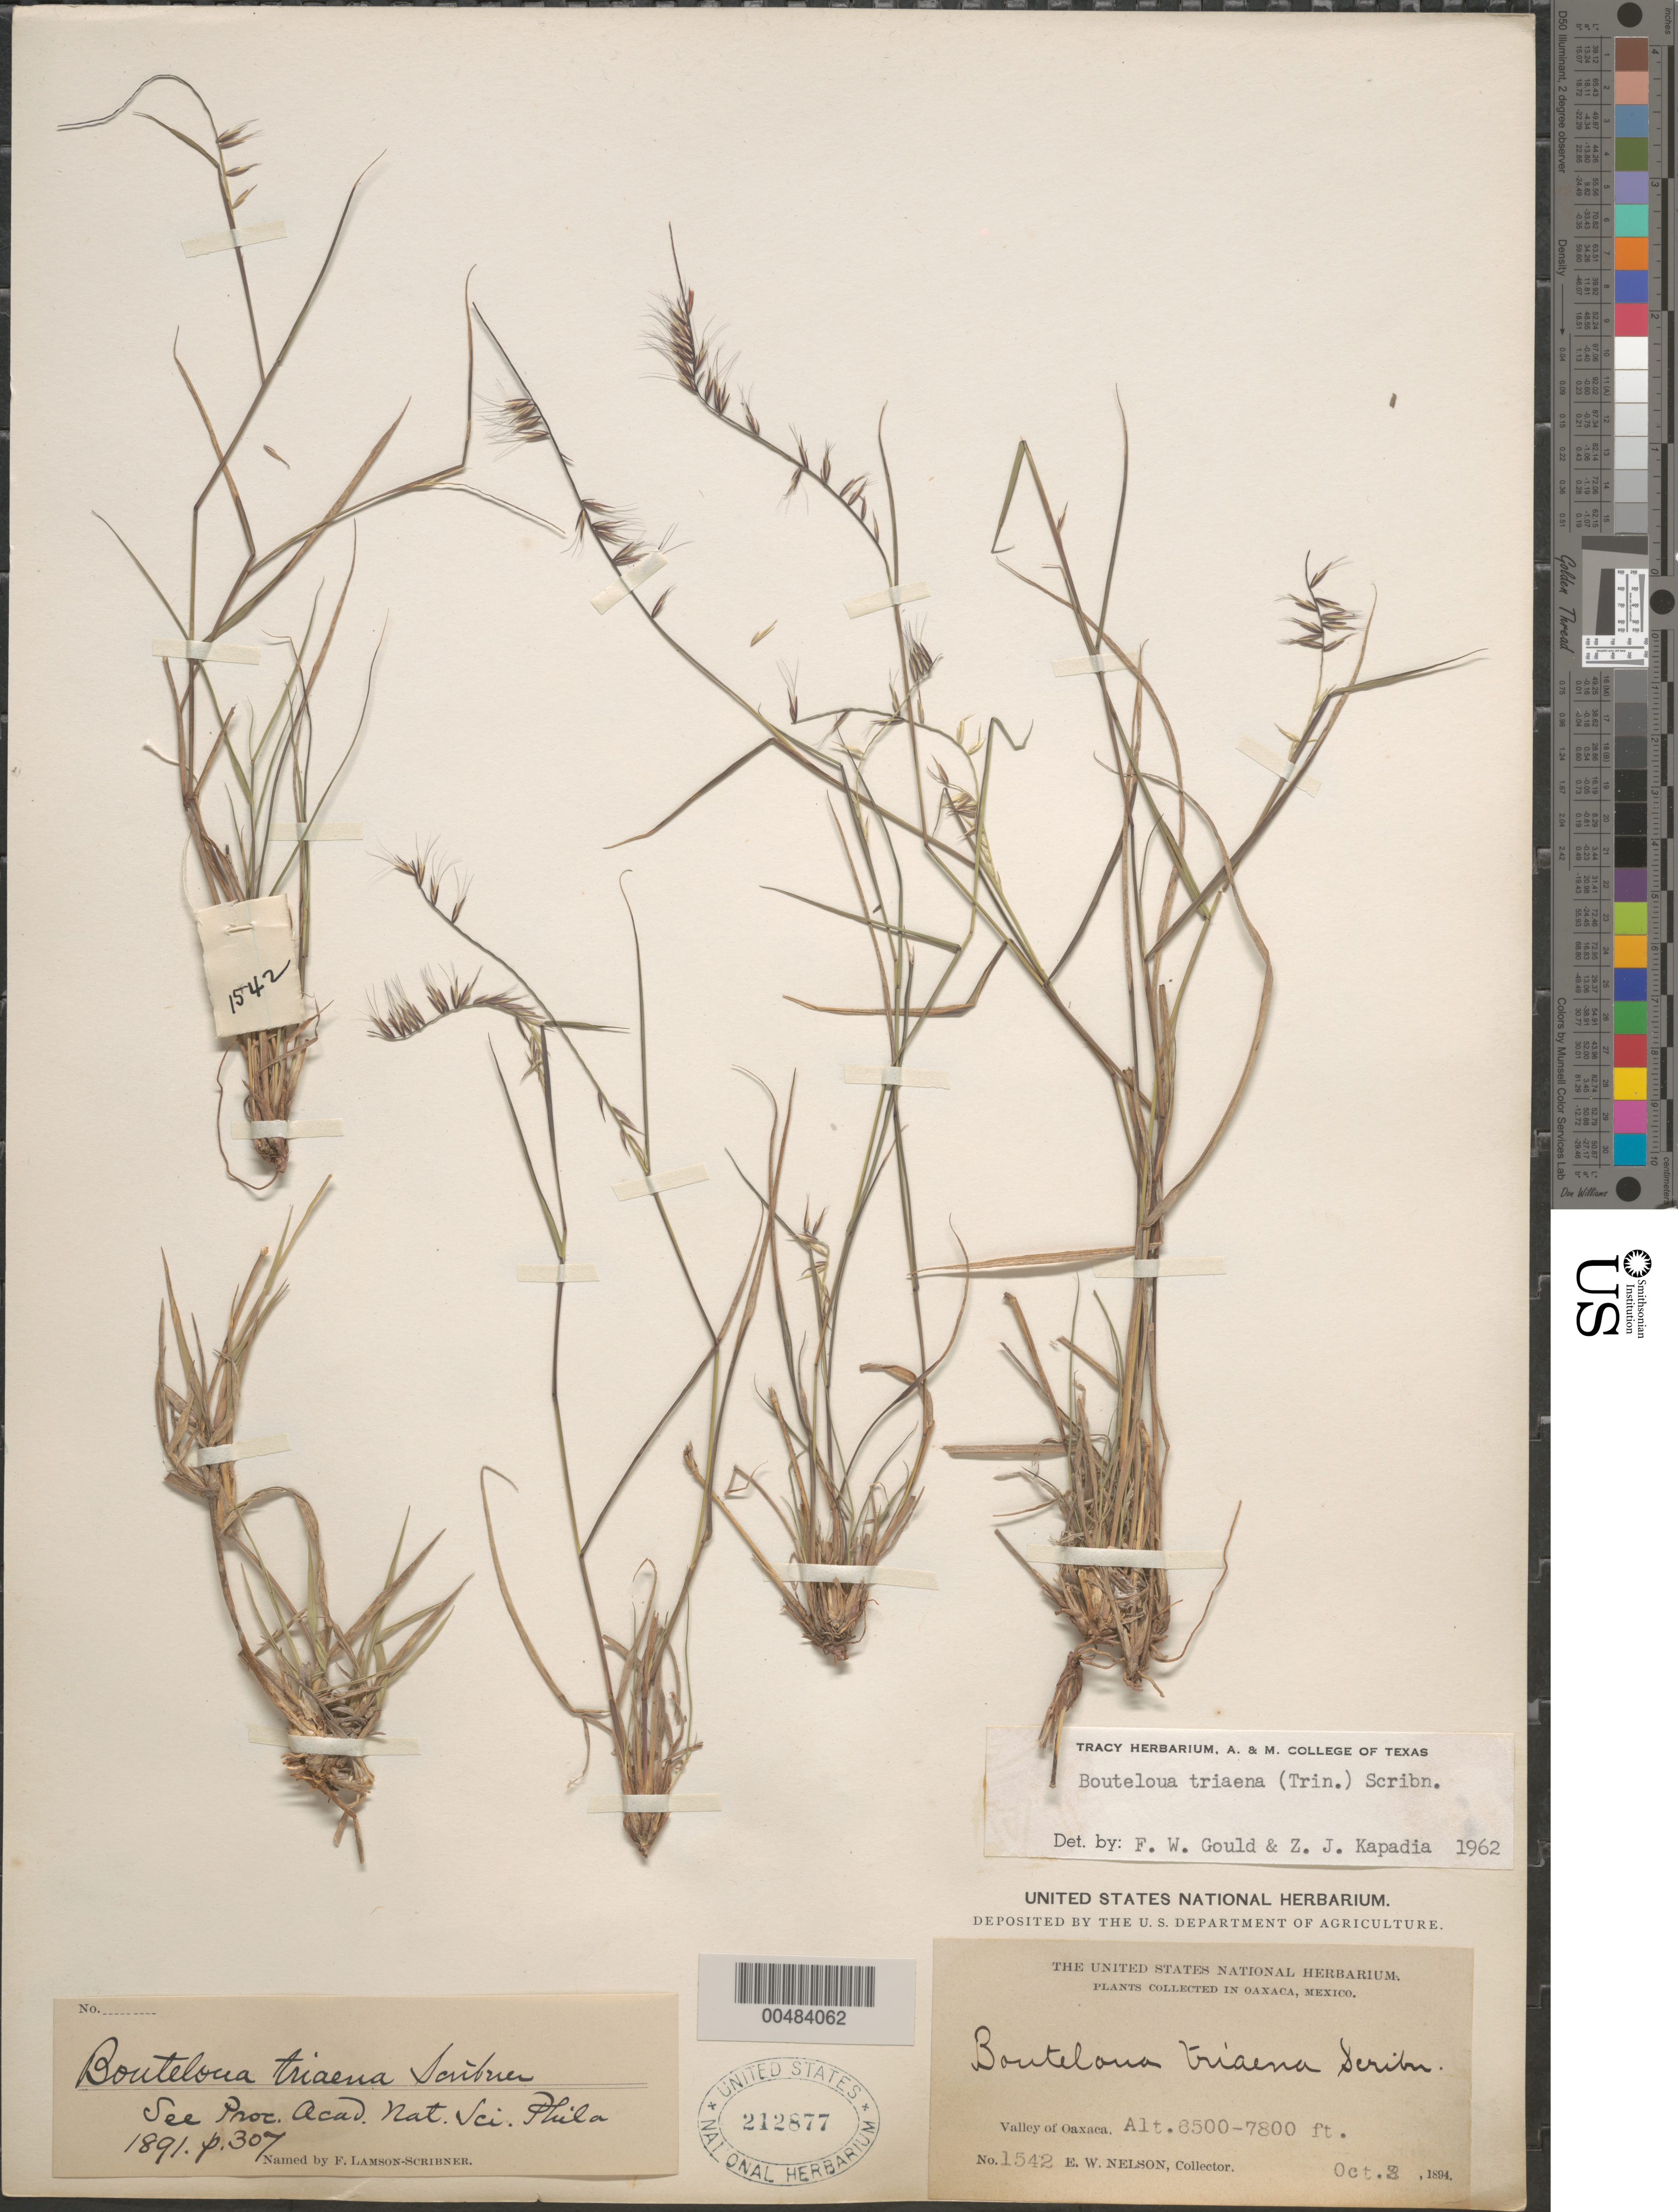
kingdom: Plantae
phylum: Tracheophyta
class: Liliopsida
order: Poales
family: Poaceae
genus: Bouteloua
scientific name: Bouteloua triaena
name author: (Trin. ex Spreng.) Scribn.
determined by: Gould, F. W.; Kapadia, Zarir J.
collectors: E. W. Nelson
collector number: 1542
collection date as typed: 8 Oct 1894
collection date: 1894-10-08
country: Mexico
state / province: Oaxaca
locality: Valley of Oaxaca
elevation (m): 1981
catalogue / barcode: US 212877